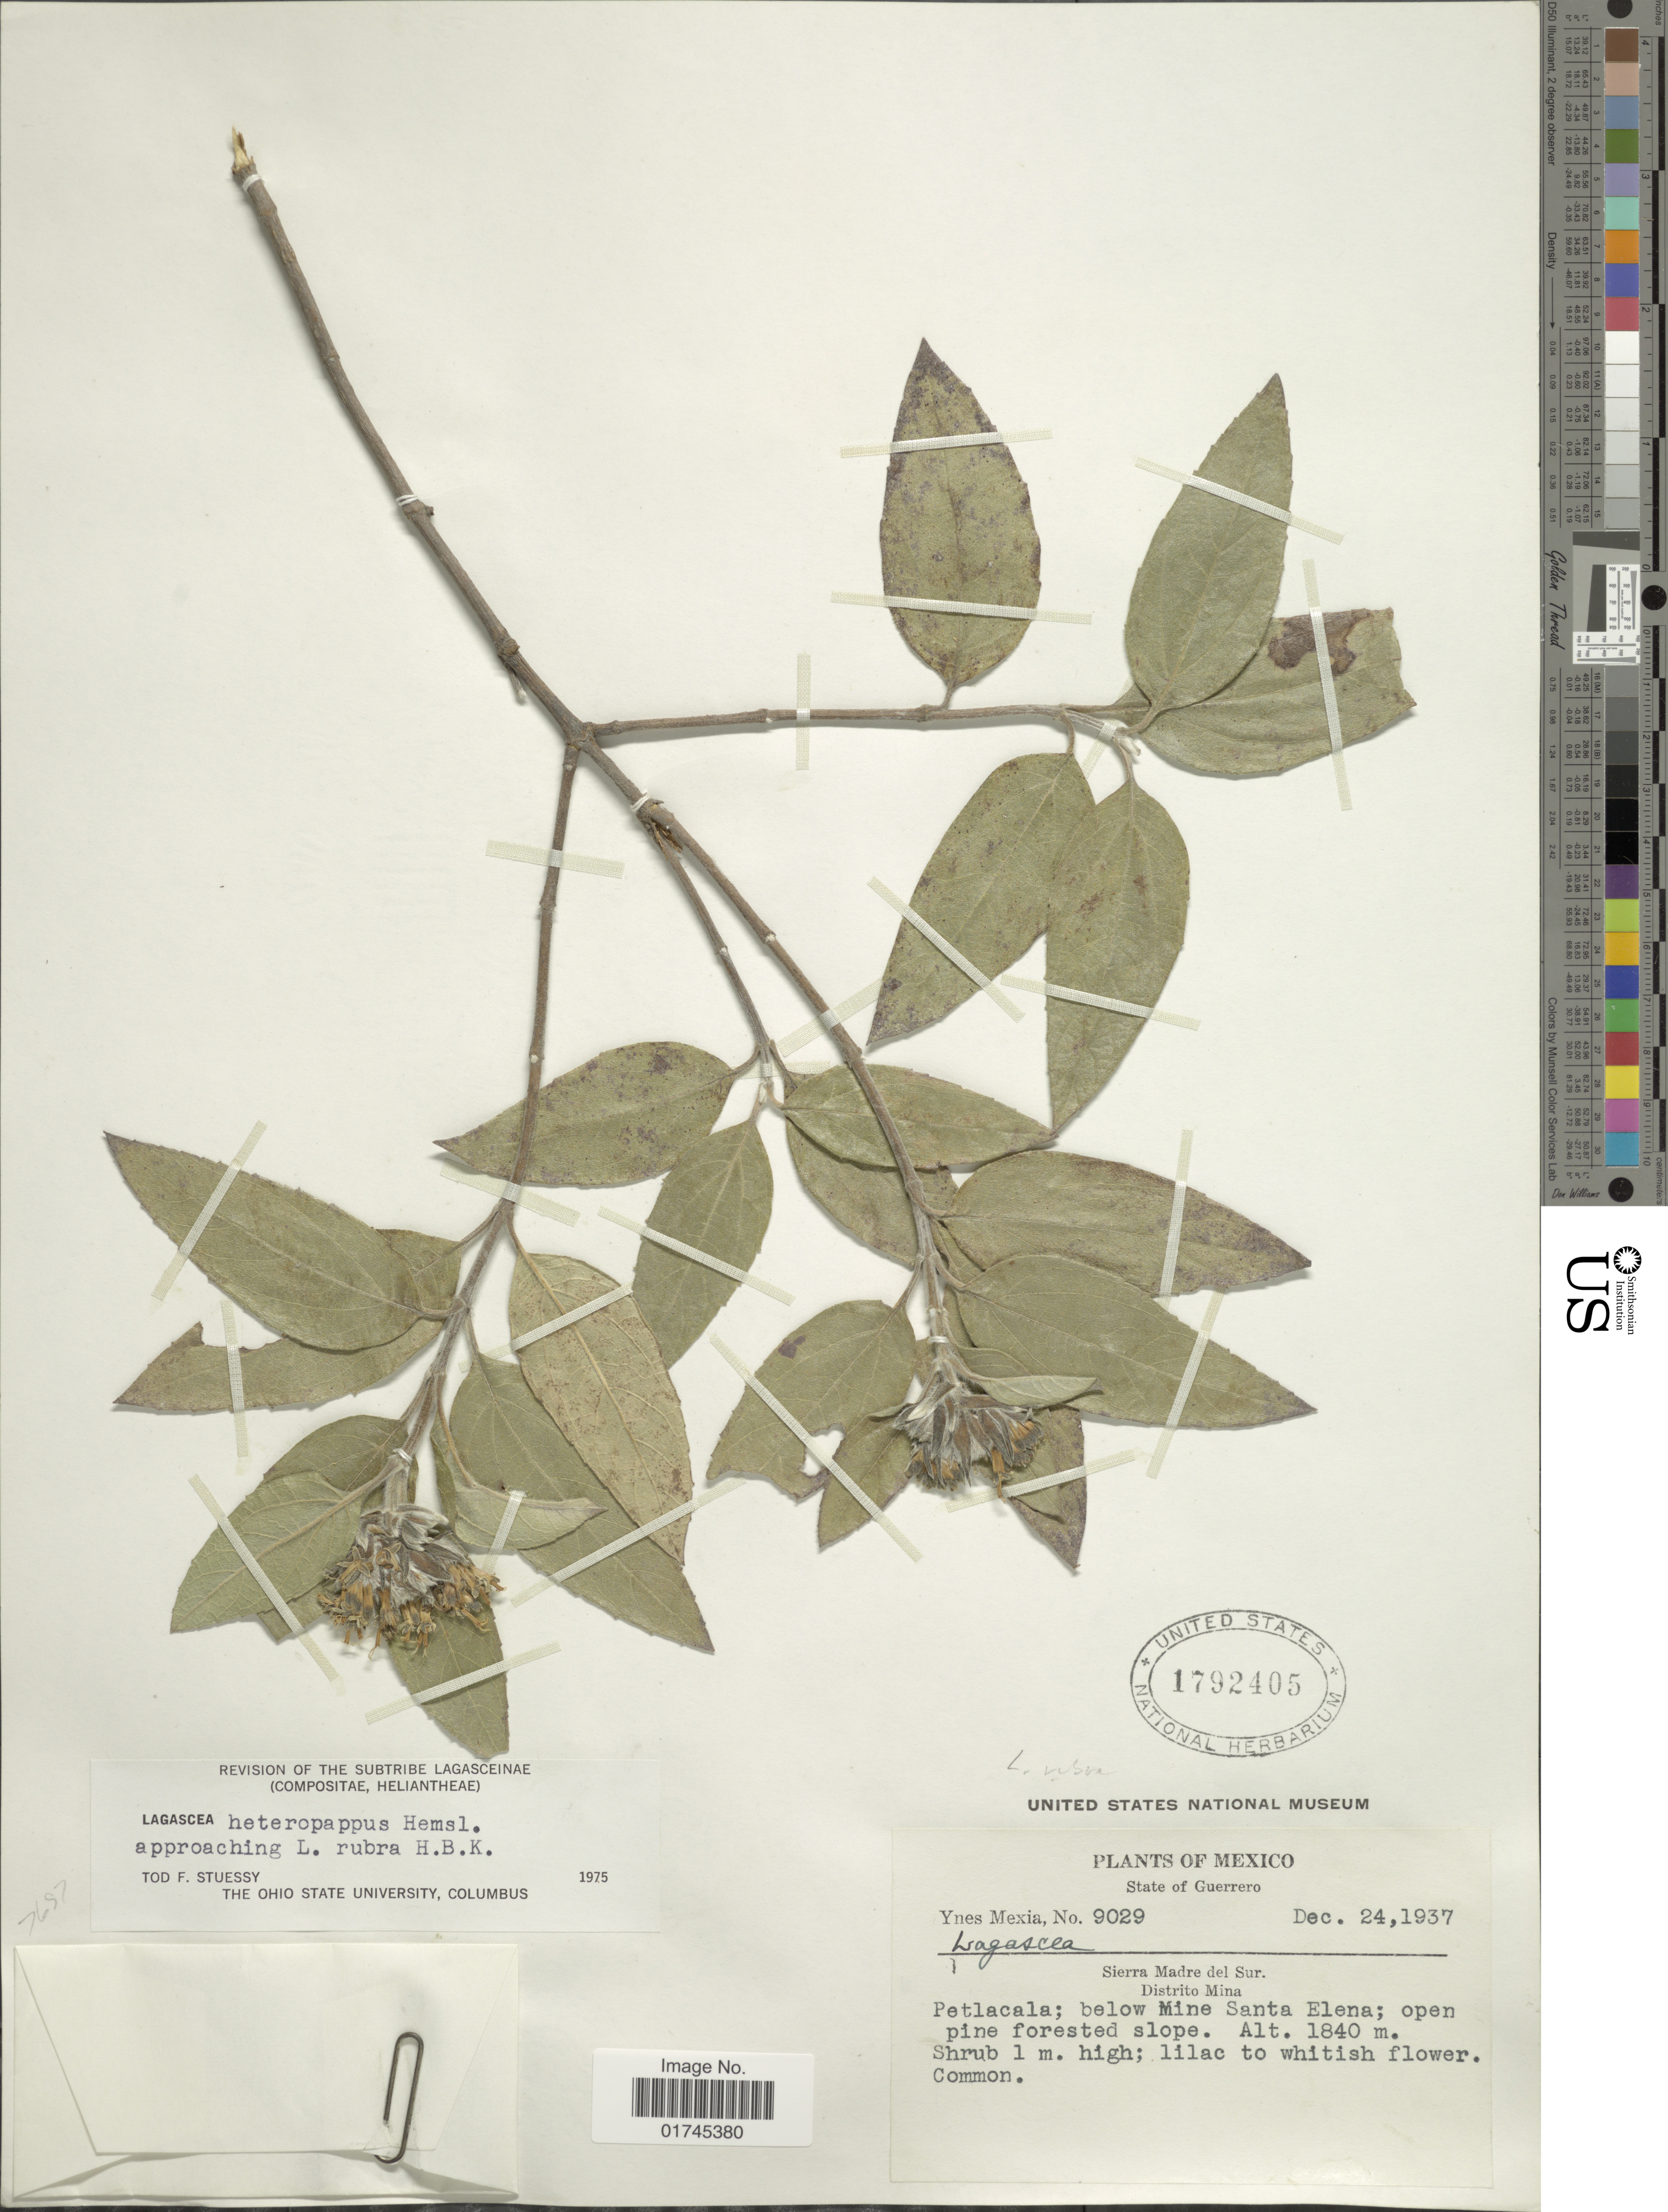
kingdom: Plantae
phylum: Tracheophyta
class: Magnoliopsida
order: Asterales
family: Asteraceae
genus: Lagascea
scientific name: Lagascea heteropappus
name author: Hemsl.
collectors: Y. Mexia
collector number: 9029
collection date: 1937-12-24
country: Mexico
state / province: Guerrero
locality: Sierra Madre del Sur, District Mina, Petlacala; below Mine Santa Elena; open pine forested slope.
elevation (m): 1840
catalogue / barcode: US 1792405